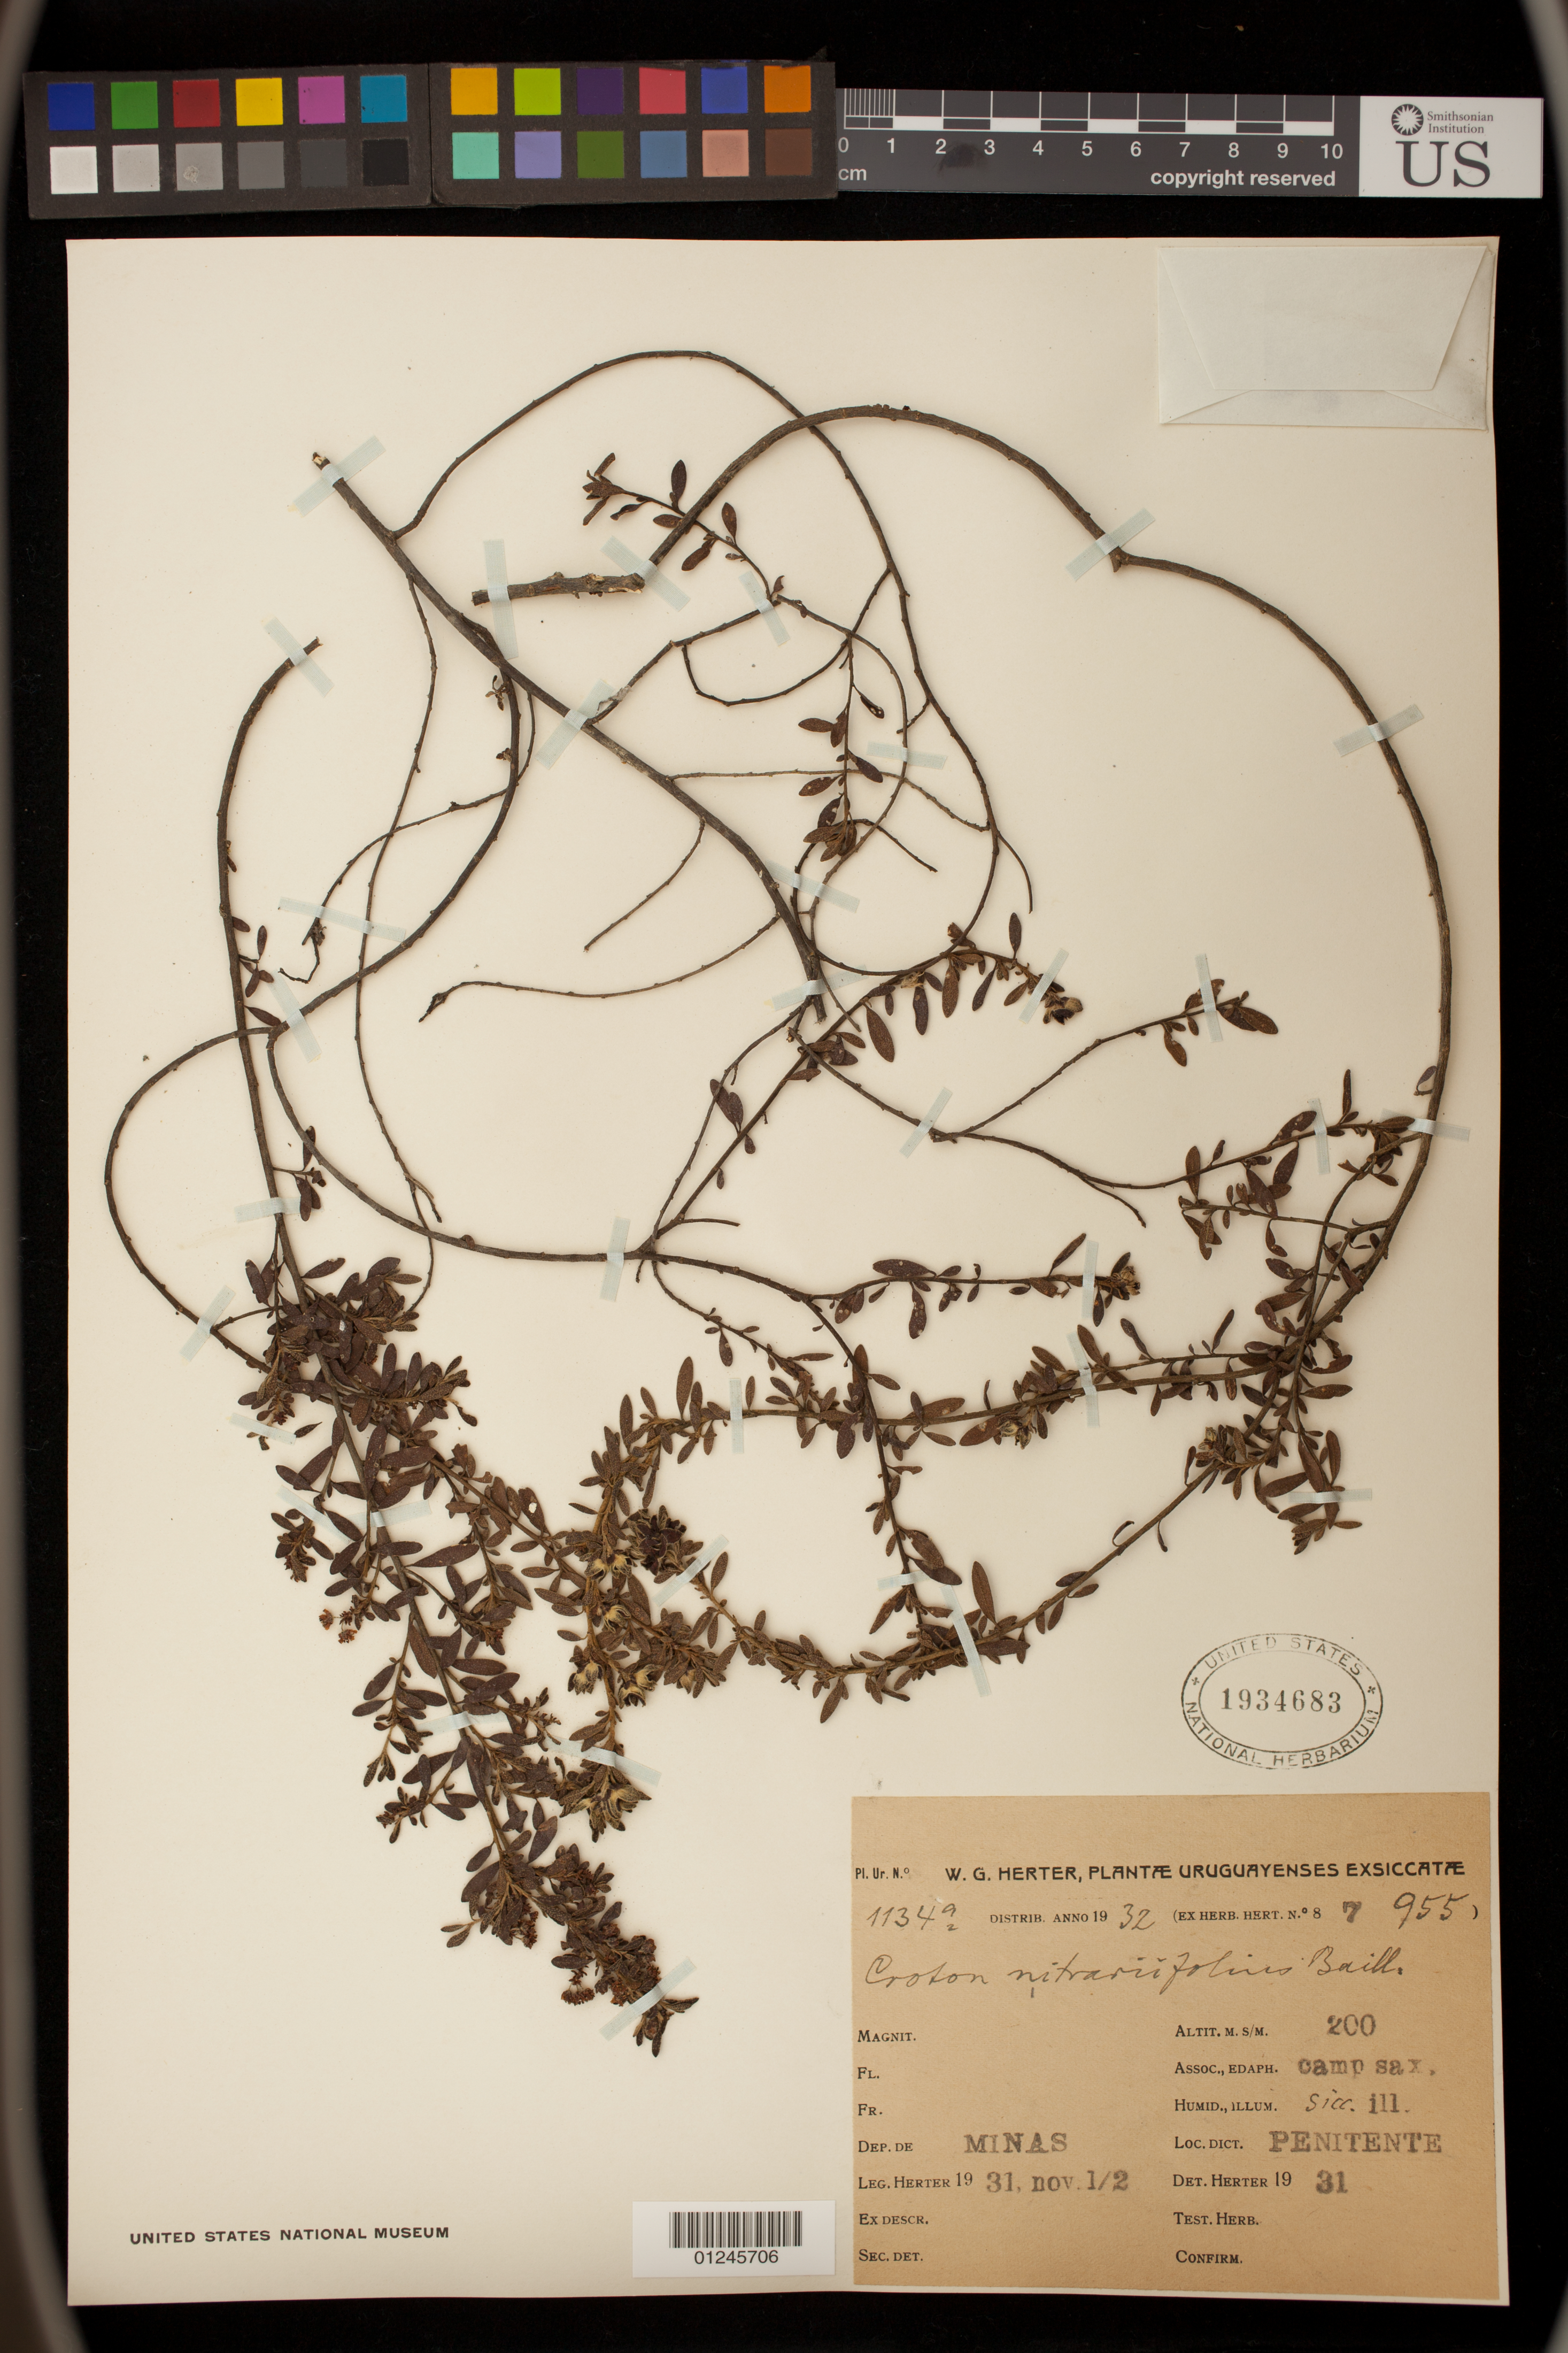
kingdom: Plantae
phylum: Tracheophyta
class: Magnoliopsida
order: Malpighiales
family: Euphorbiaceae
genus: Croton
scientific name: Croton nitrariaefolius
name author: Müll. Arg.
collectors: W. G. Herter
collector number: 1134a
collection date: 1931-11-01,1931-11-02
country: Uruguay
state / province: Lavalleja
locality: Minas, Petitente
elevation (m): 200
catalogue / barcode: US 1934683